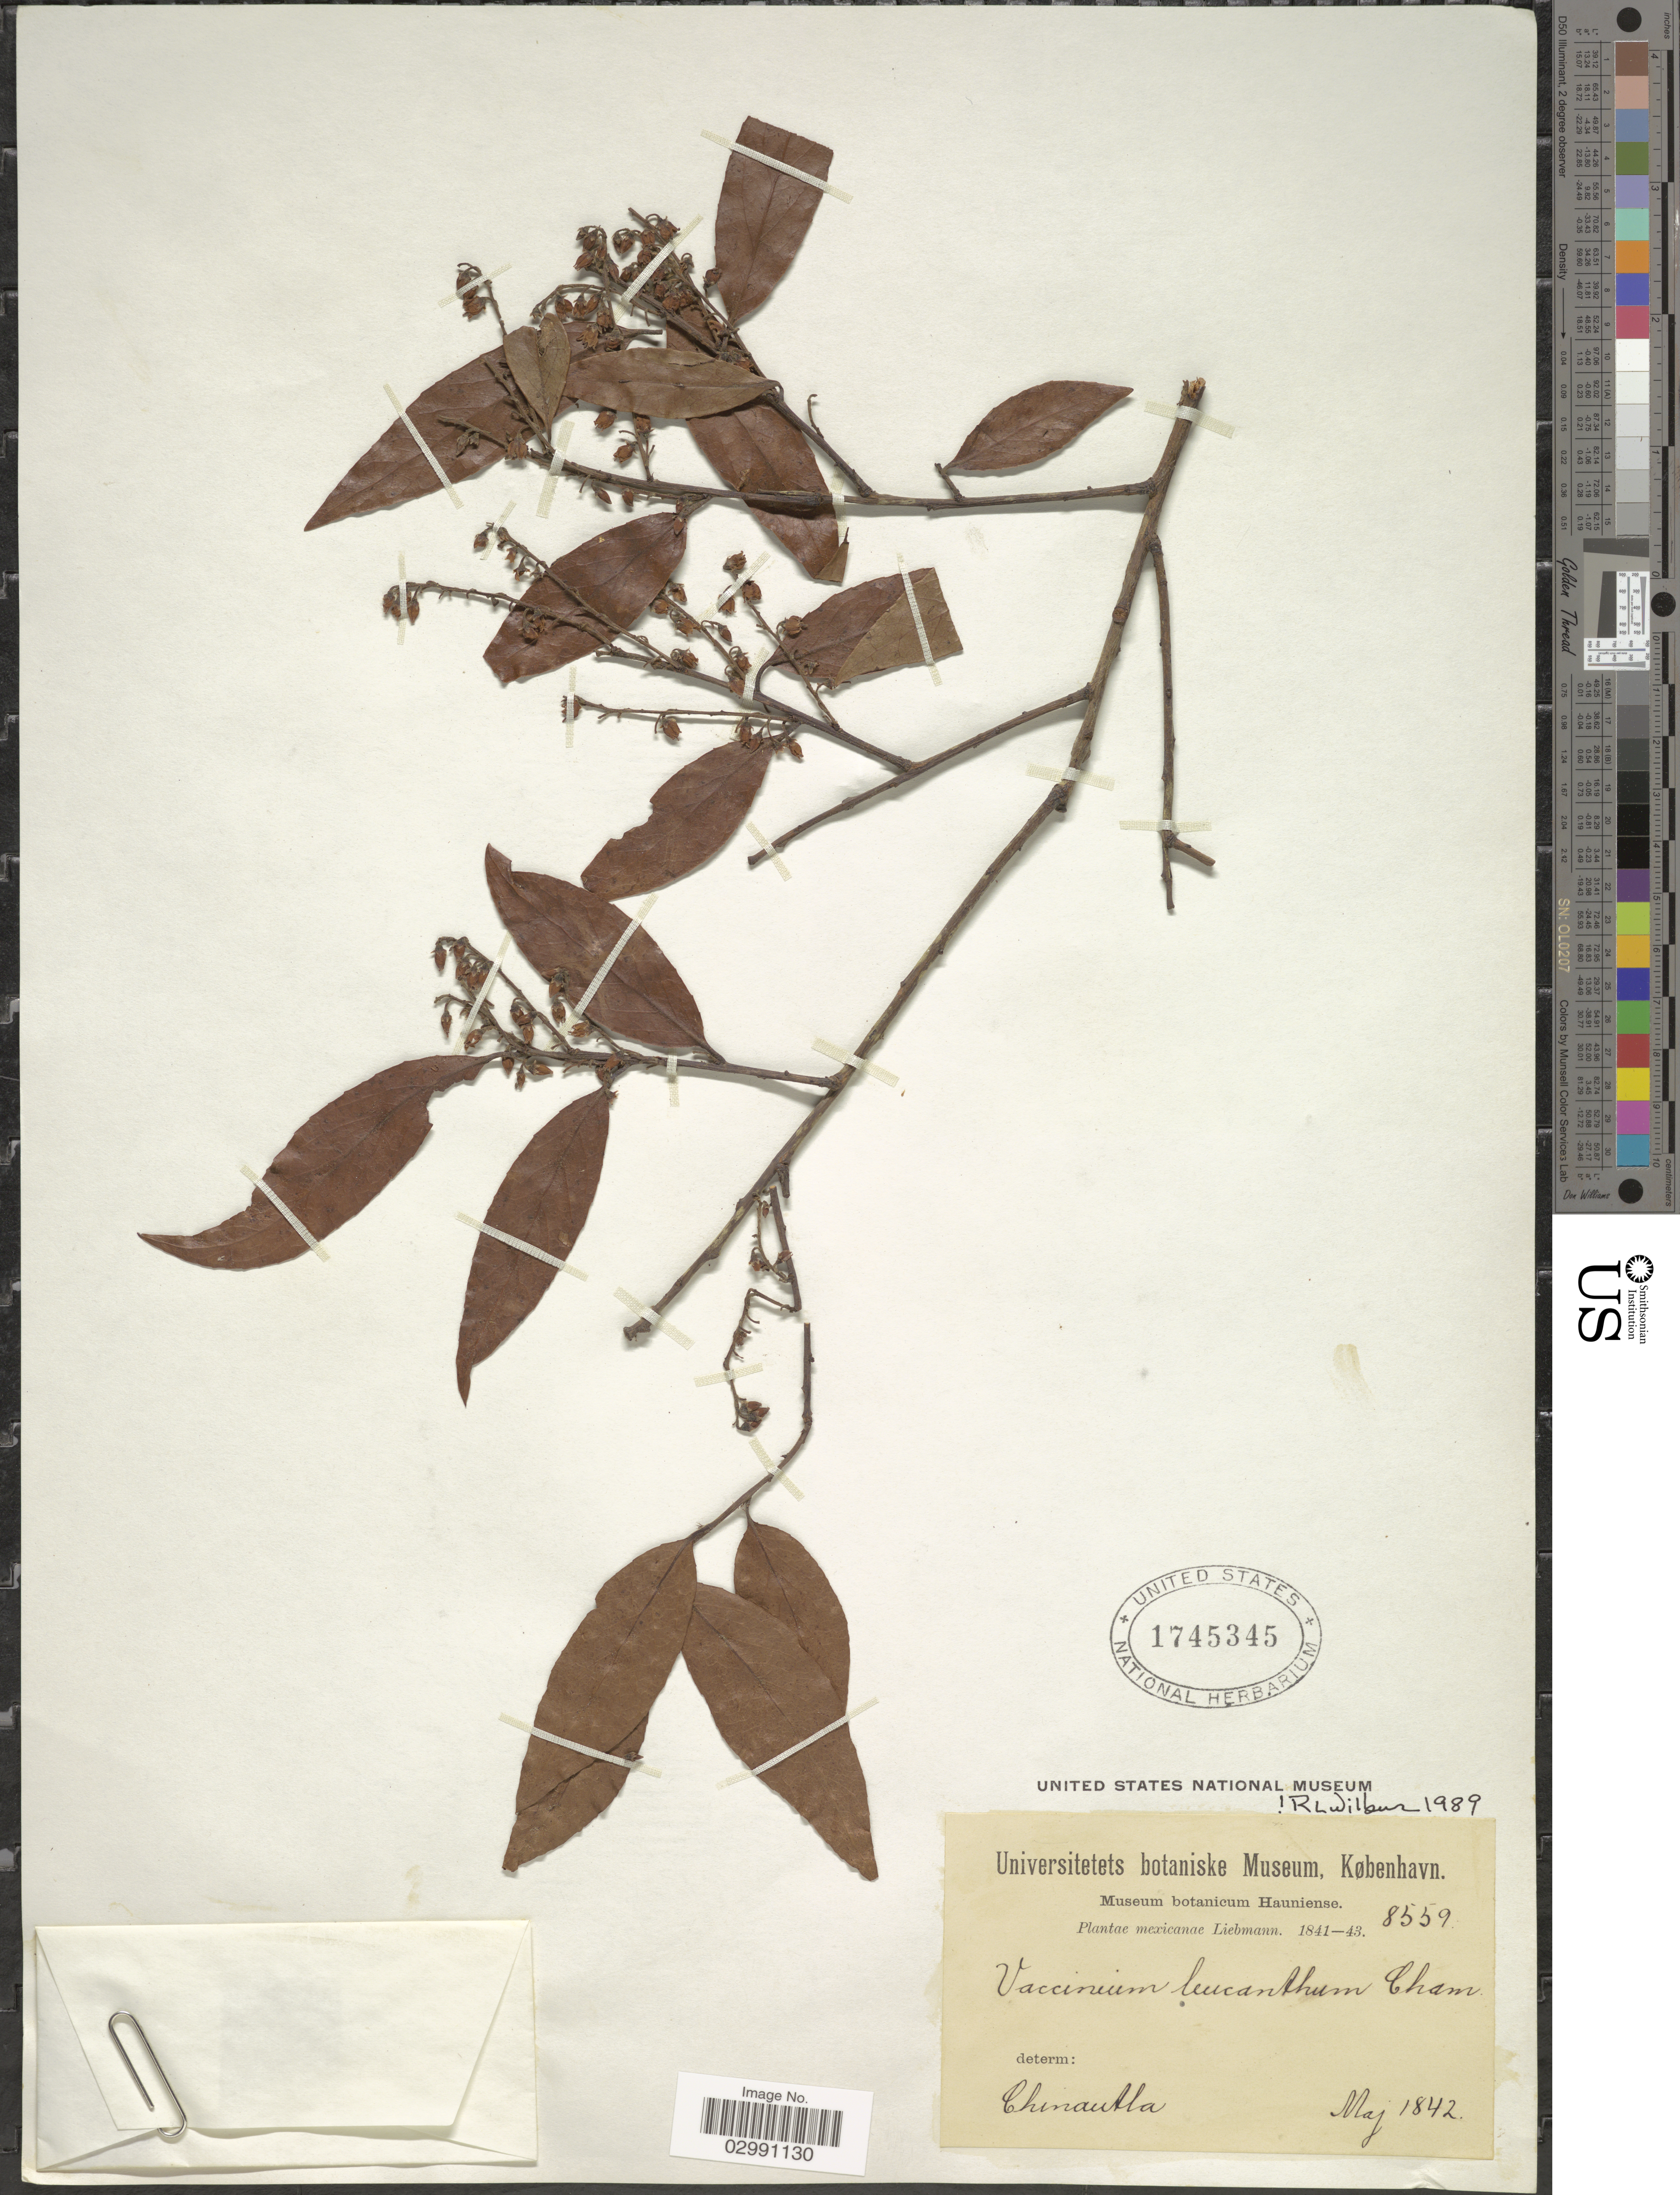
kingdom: Plantae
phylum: Tracheophyta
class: Magnoliopsida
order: Ericales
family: Ericaceae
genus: Vaccinium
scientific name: Vaccinium leucanthum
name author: Schltdl.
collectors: Liebmann, --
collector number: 8559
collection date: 1842-05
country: Mexico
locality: Chinantla.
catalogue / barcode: US 1745345